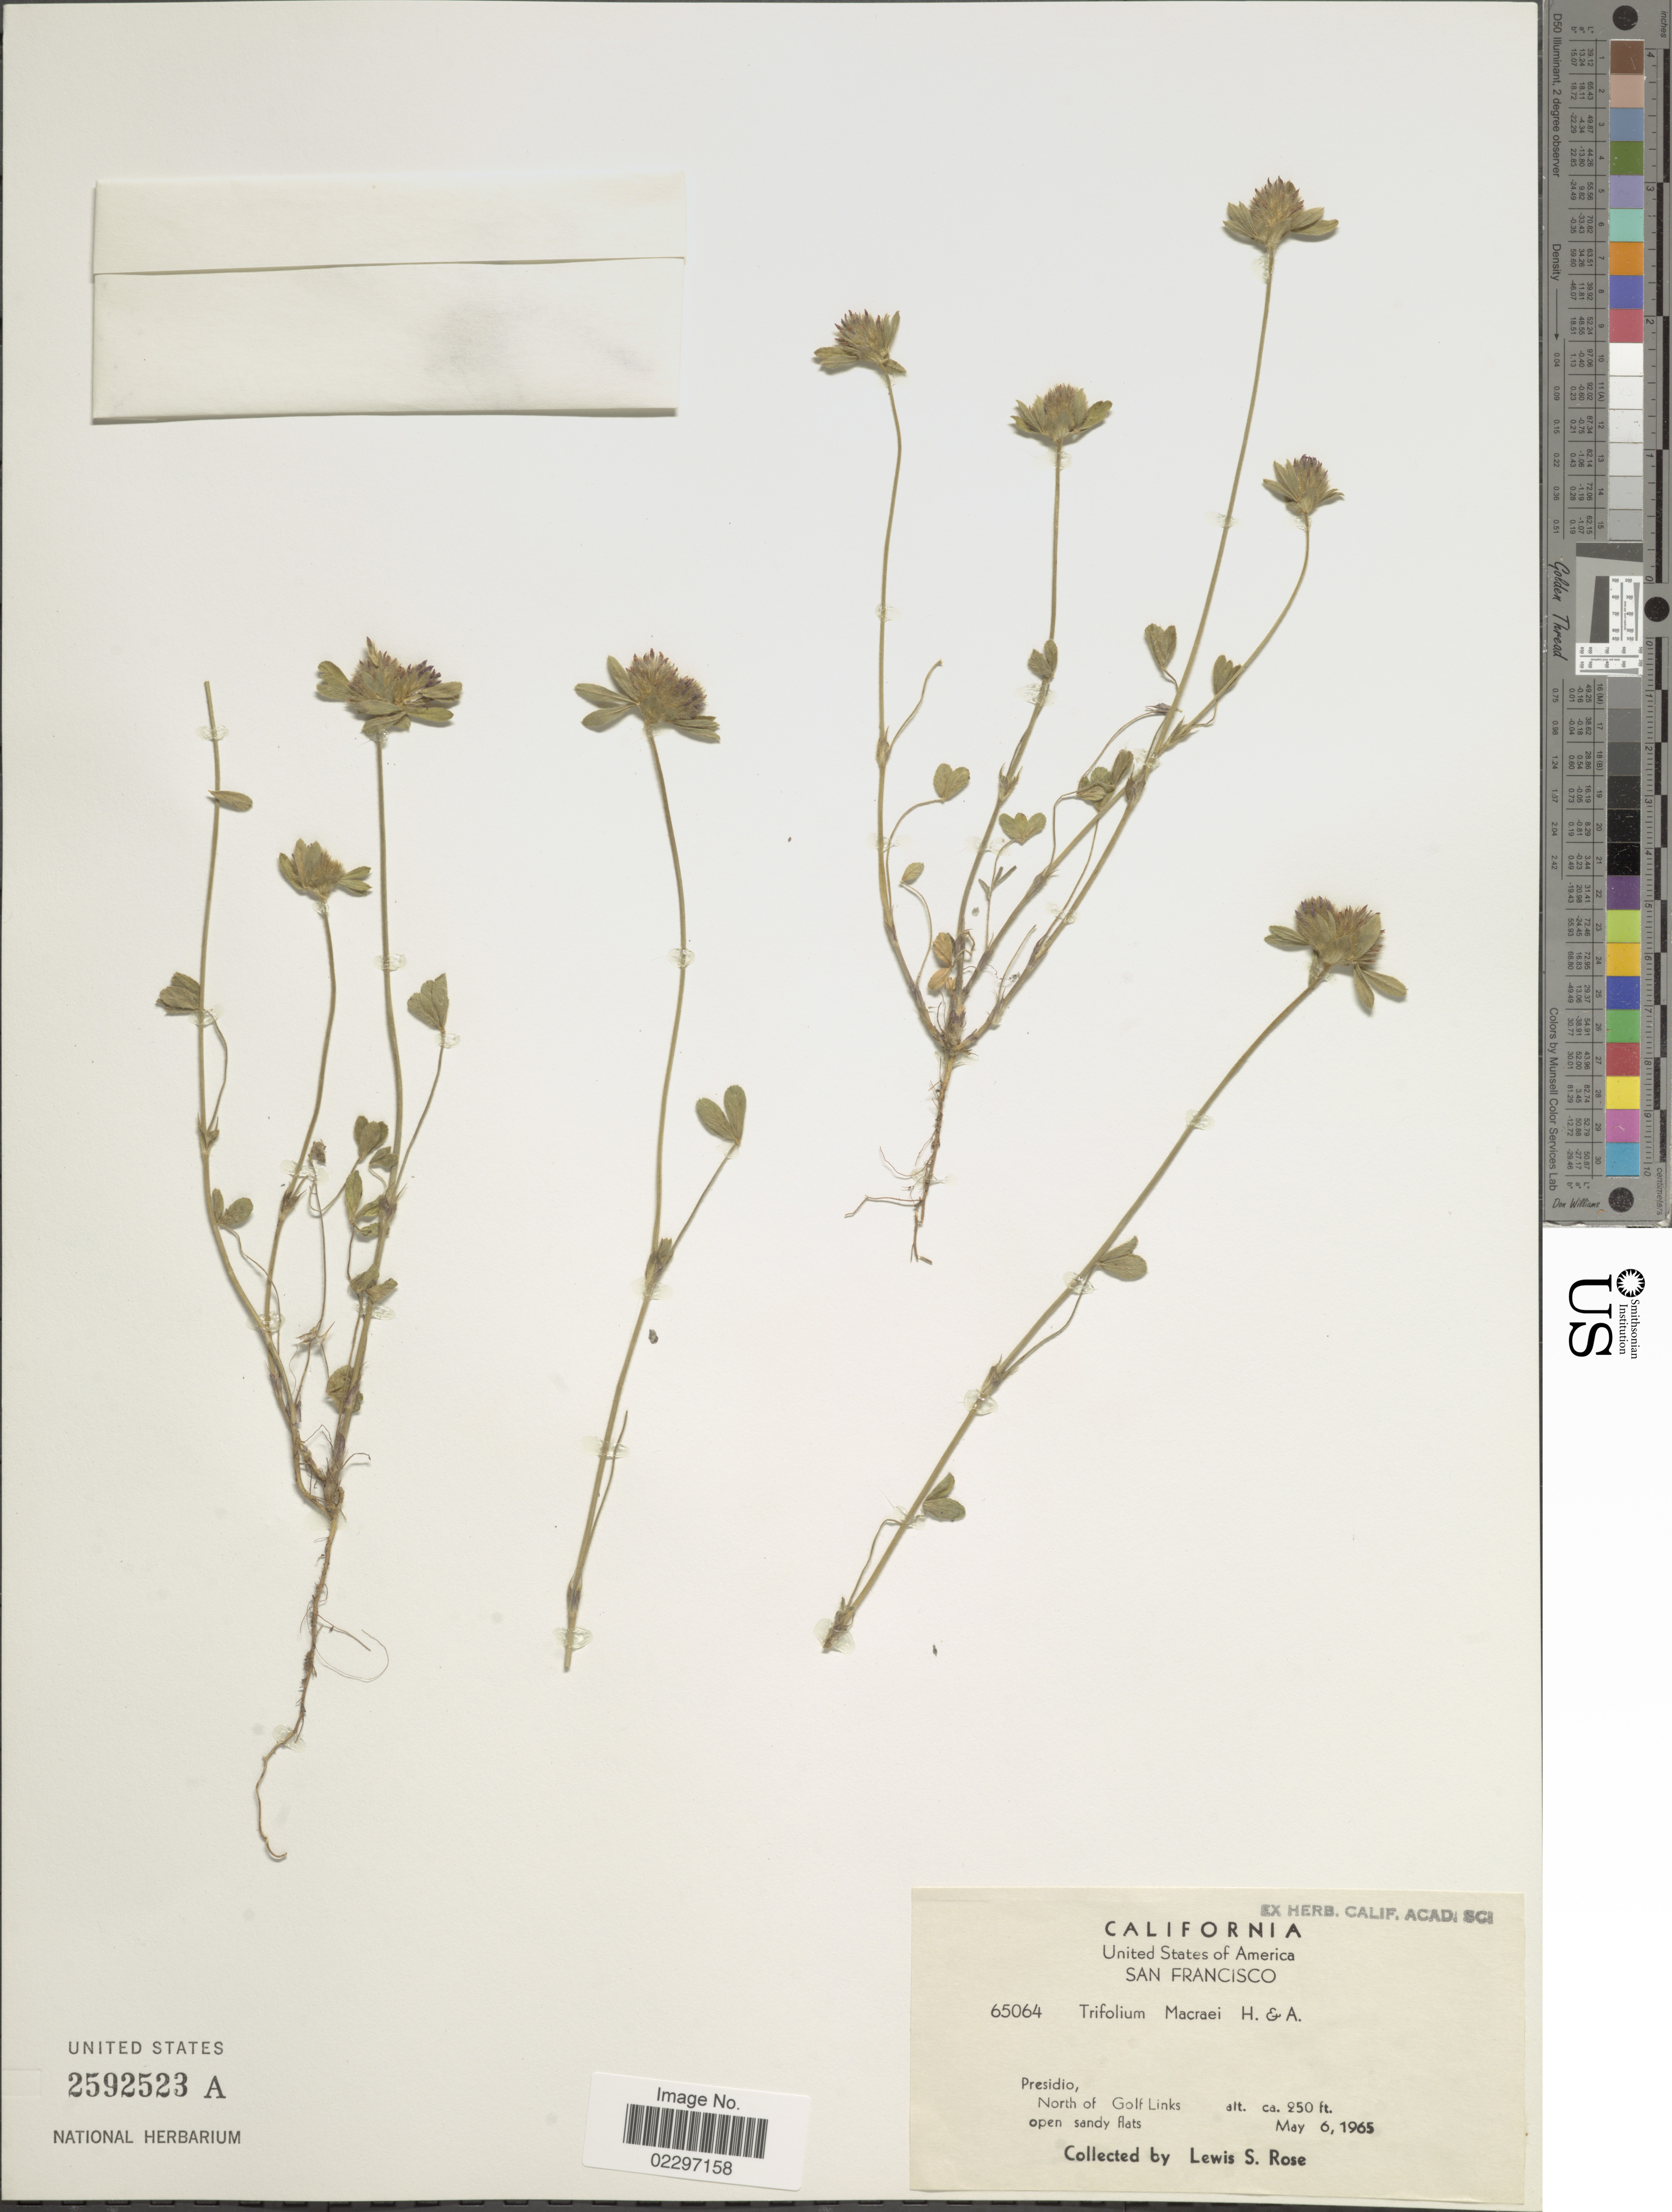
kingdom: Plantae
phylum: Tracheophyta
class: Magnoliopsida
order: Fabales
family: Fabaceae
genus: Trifolium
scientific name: Trifolium macraei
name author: Hook. & Arn.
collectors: L. S. Rose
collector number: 65064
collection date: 1965-05-06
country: United States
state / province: California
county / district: San Francisco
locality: San Francisco. Presidio, North of Golf Links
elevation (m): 76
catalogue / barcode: US 2592523A